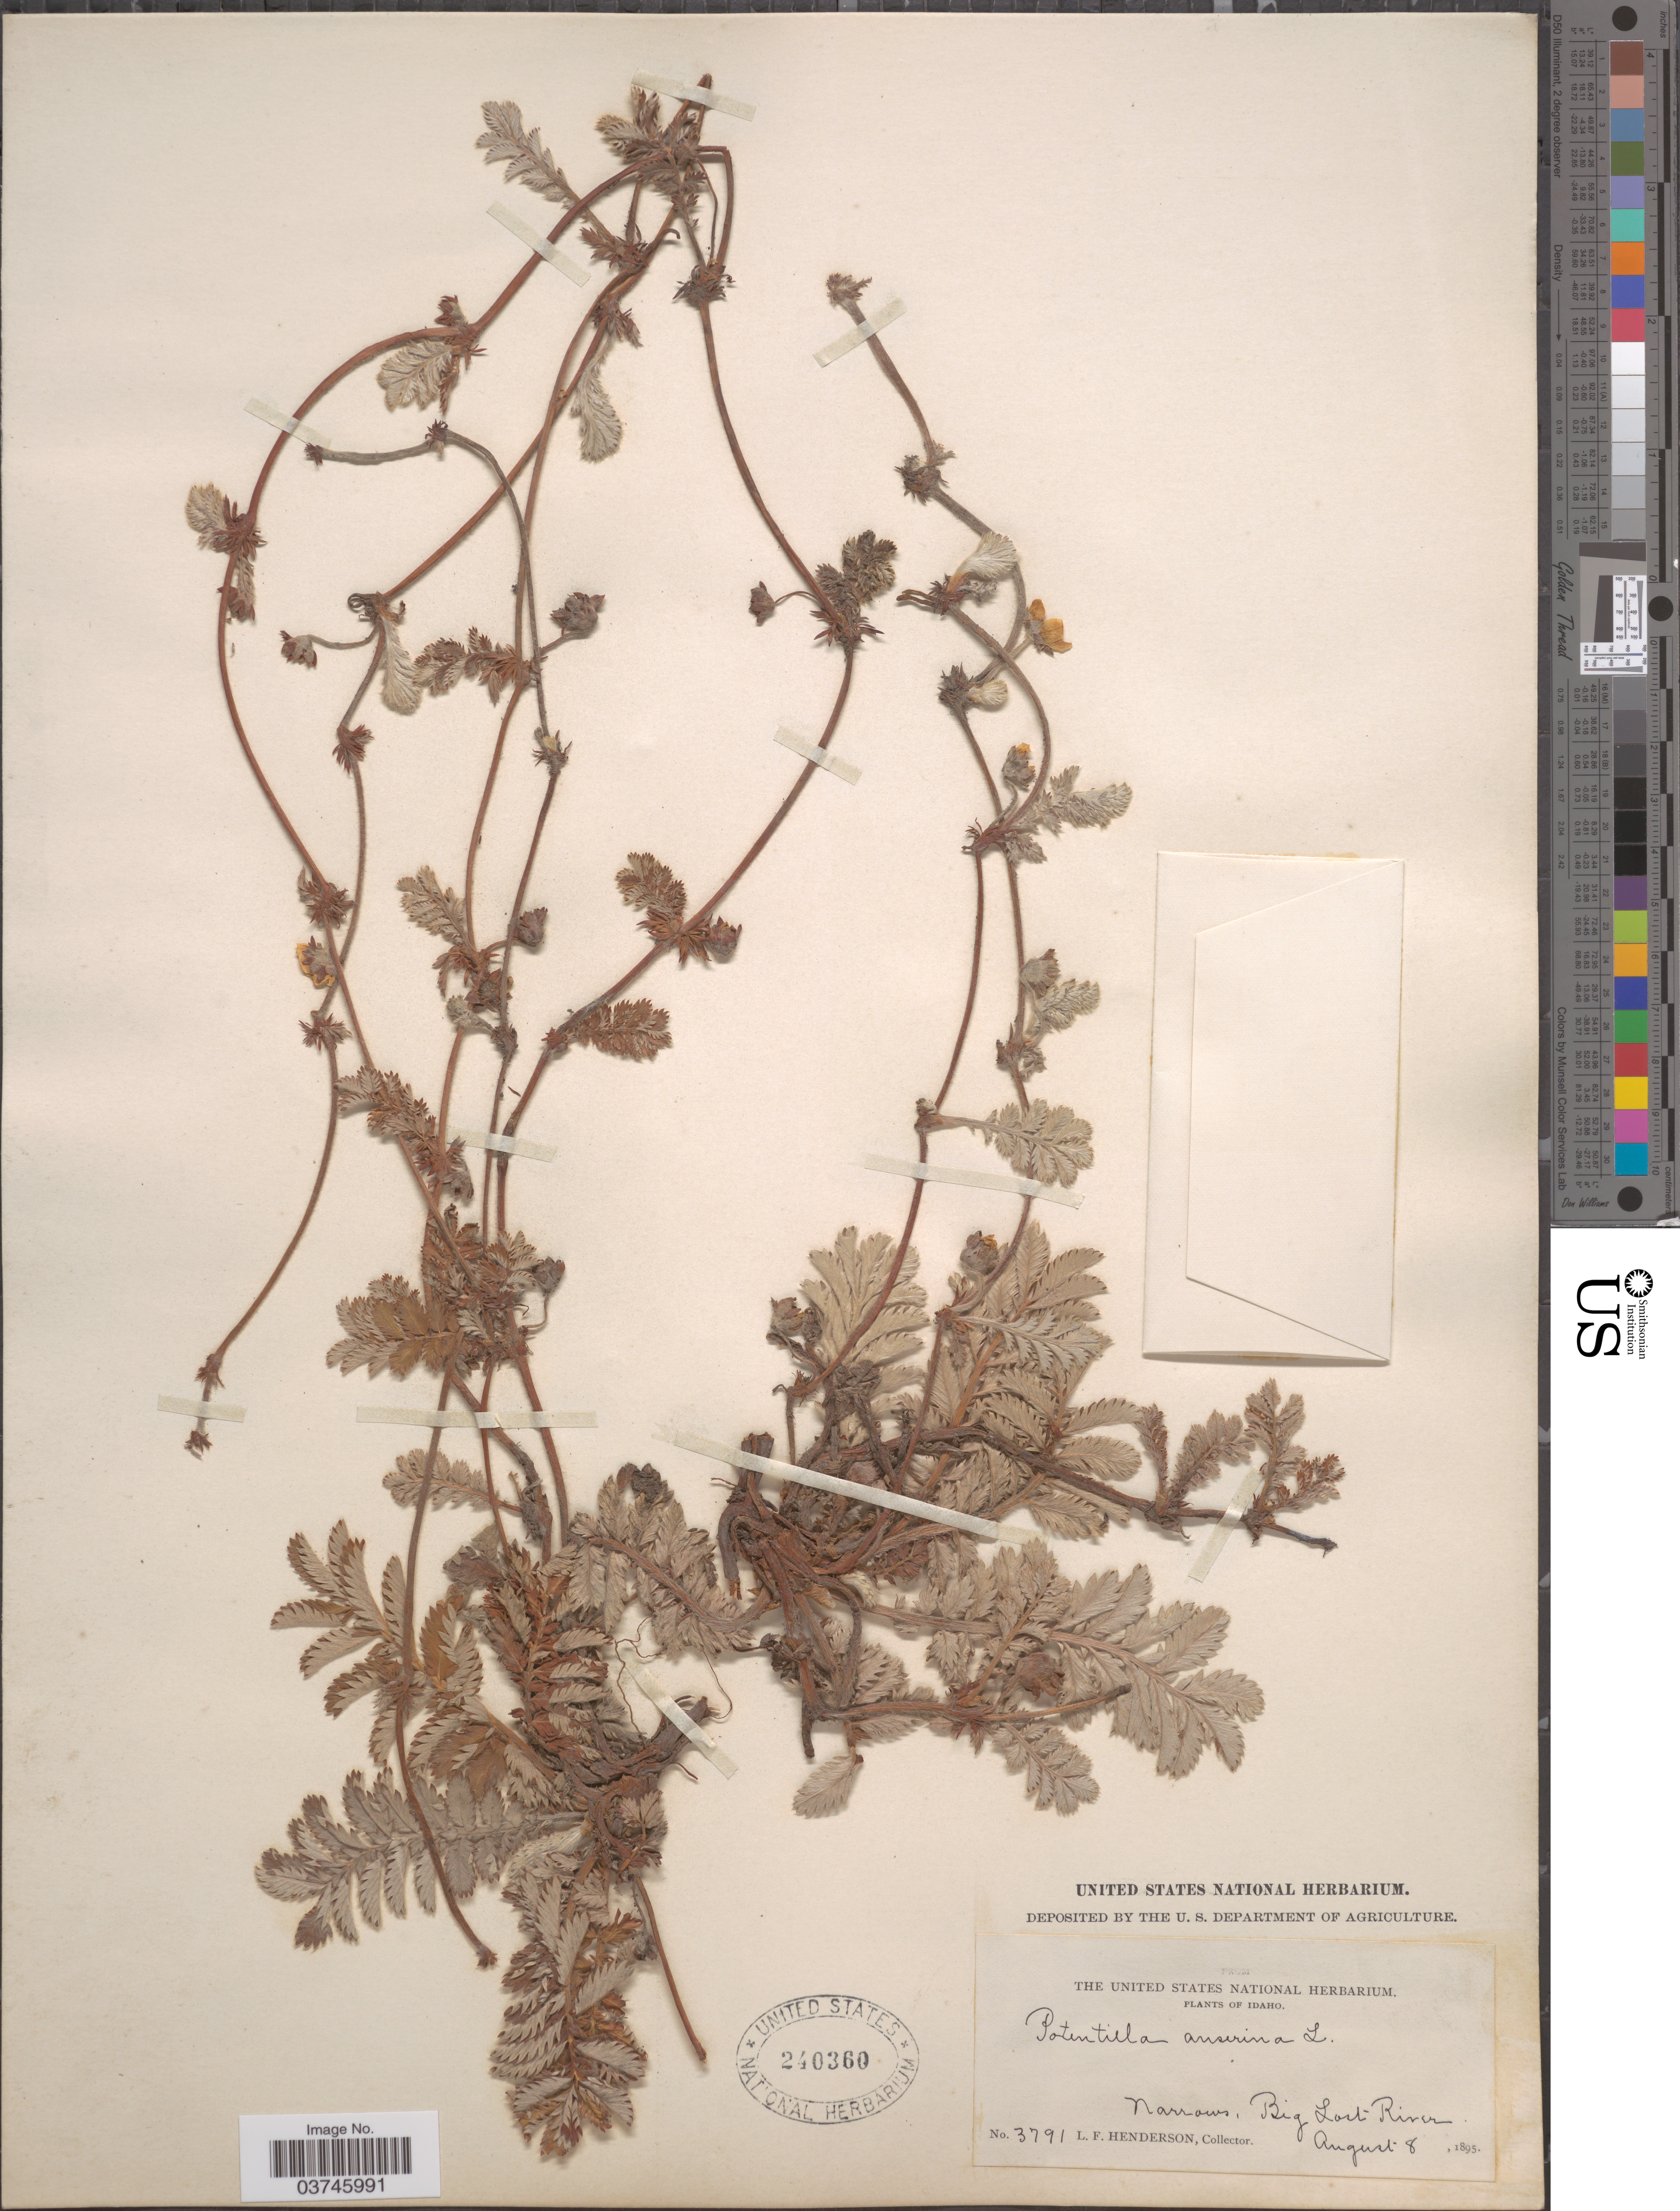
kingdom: Plantae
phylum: Tracheophyta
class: Magnoliopsida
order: Rosales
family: Rosaceae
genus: Argentina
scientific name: Argentina anserina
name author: (L.) Rydb.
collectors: L. Henderson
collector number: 3791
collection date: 1895-08-08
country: United States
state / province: Idaho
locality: Narrows, Big Lost River.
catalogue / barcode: US 240360